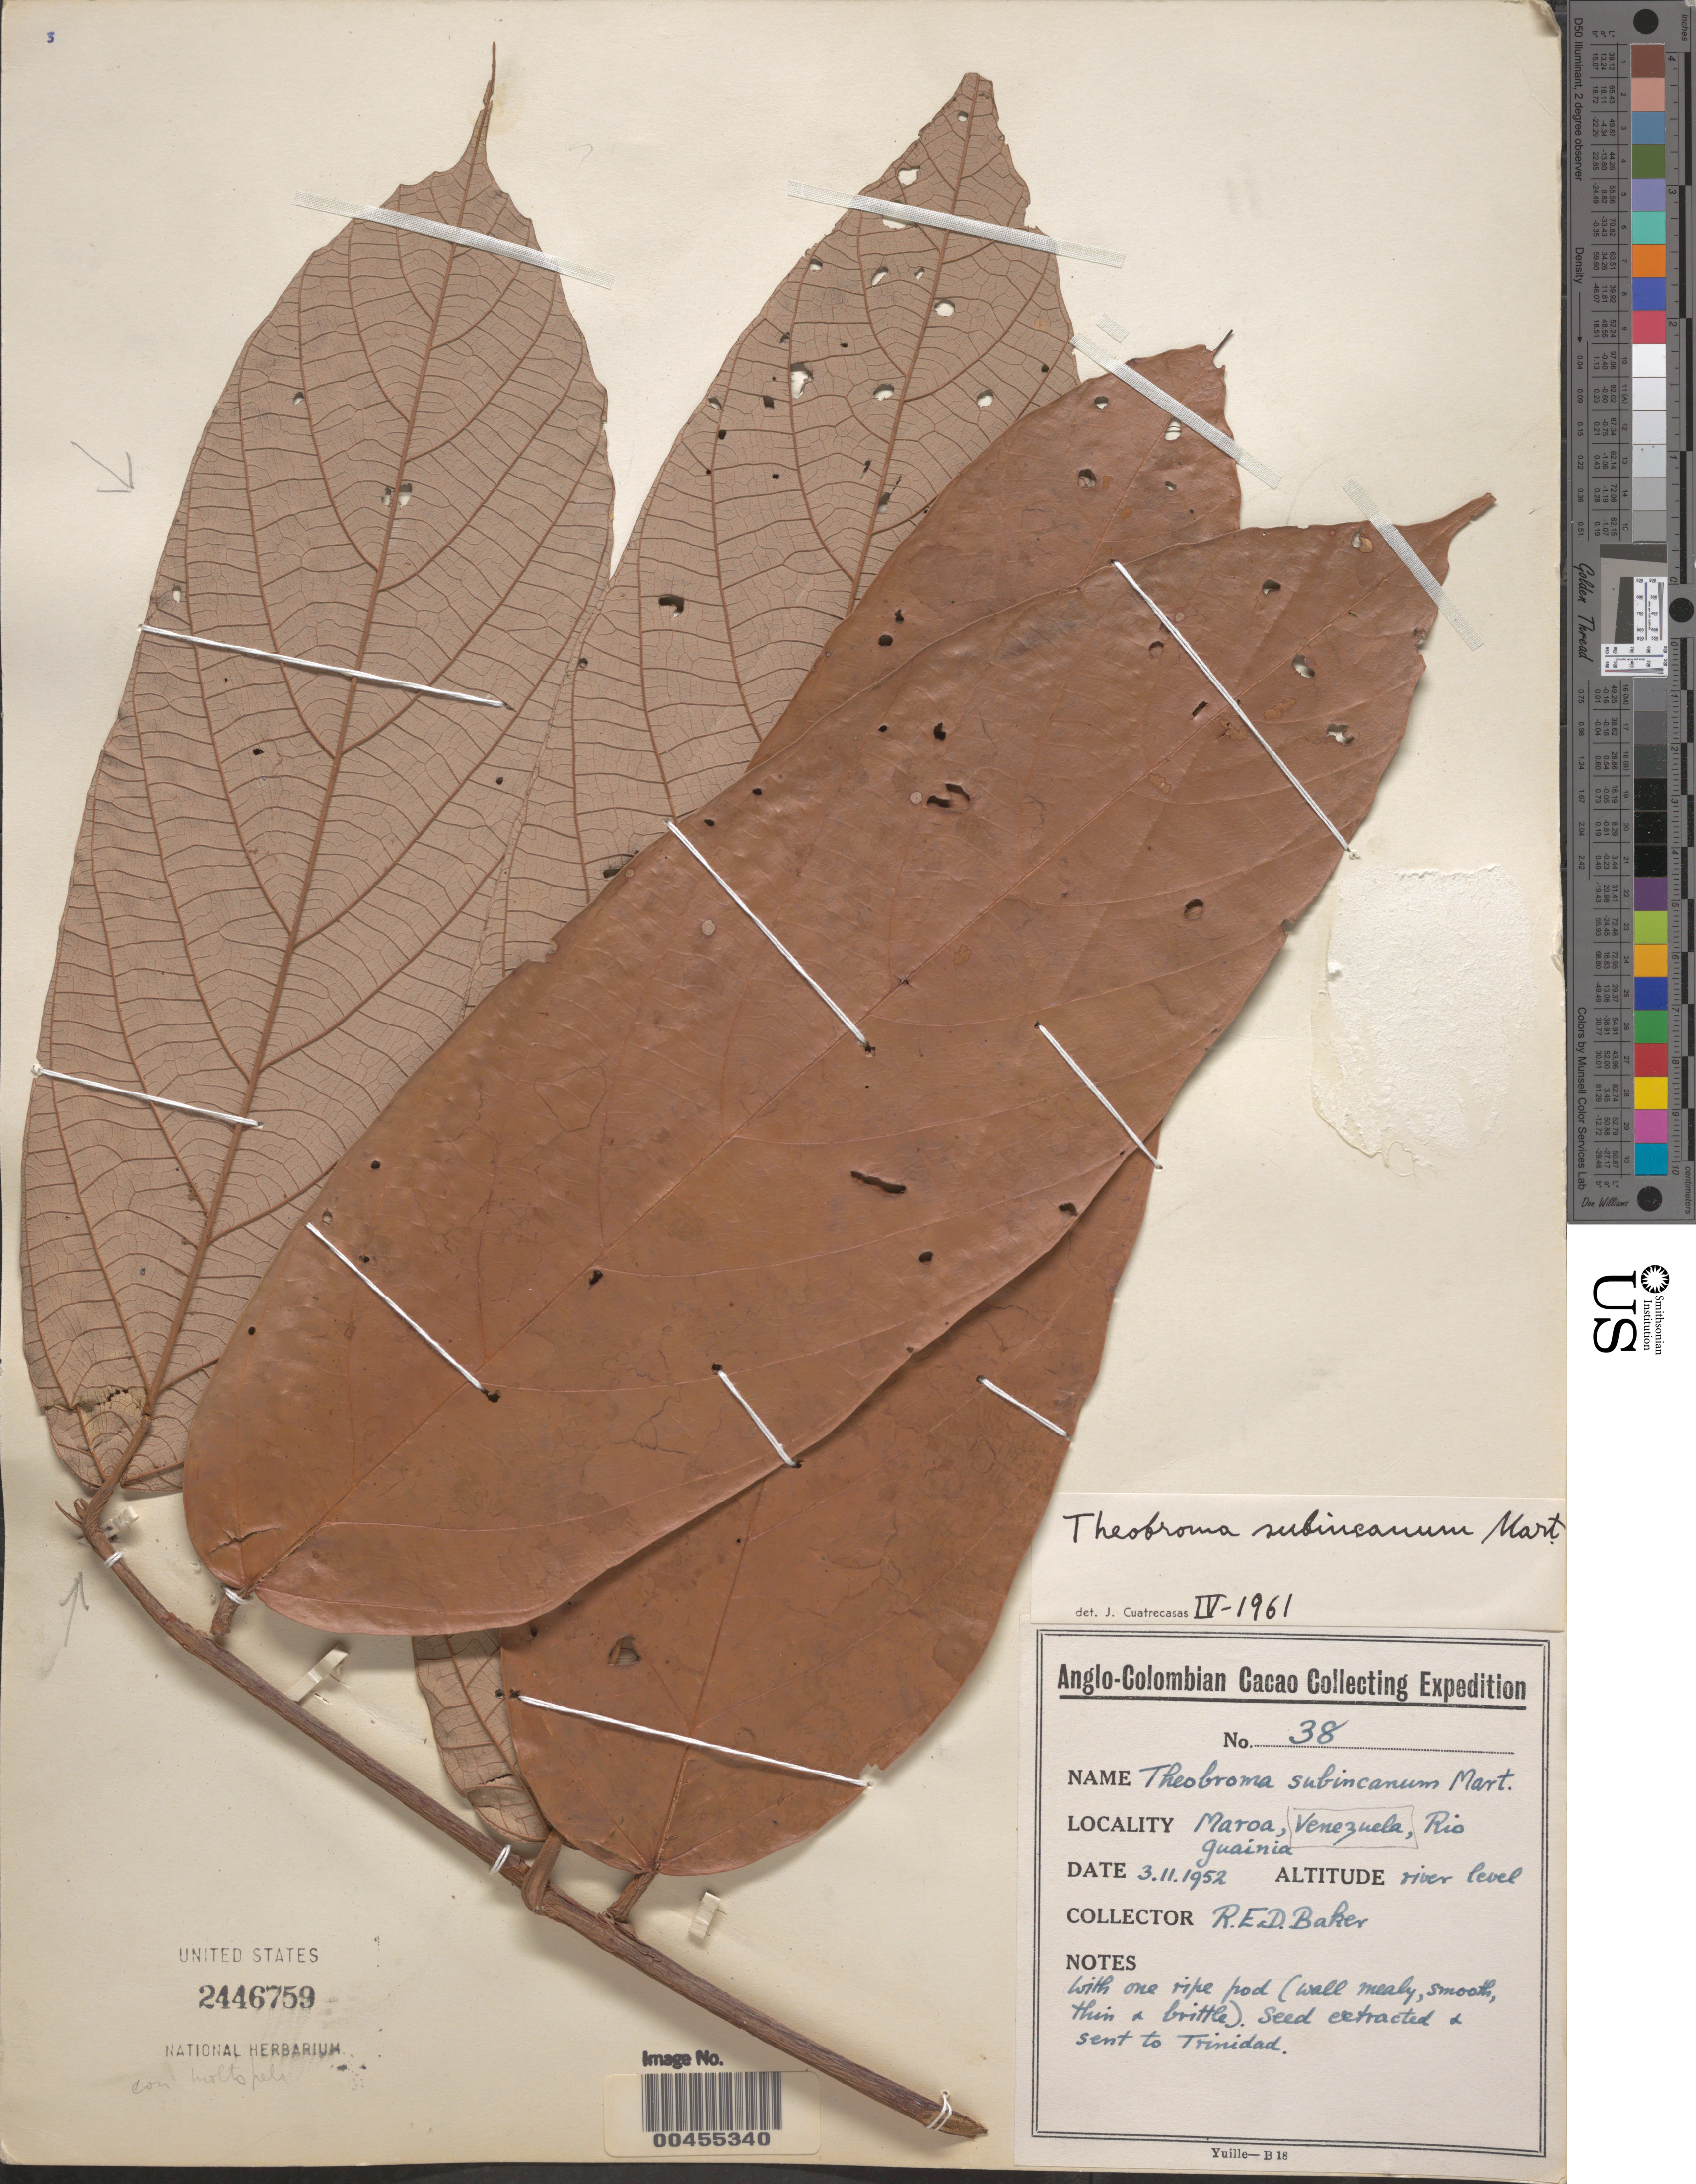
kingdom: Plantae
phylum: Tracheophyta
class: Magnoliopsida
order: Malvales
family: Malvaceae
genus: Theobroma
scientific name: Theobroma subincanum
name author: Mart.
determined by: Cuatrecasas, J.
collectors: R. E. D. Baker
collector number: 38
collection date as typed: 03 Nov 1952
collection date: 1952-11-03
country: Venezuela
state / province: Amazonas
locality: Maroa, Rio Guainia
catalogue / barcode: US 2446759